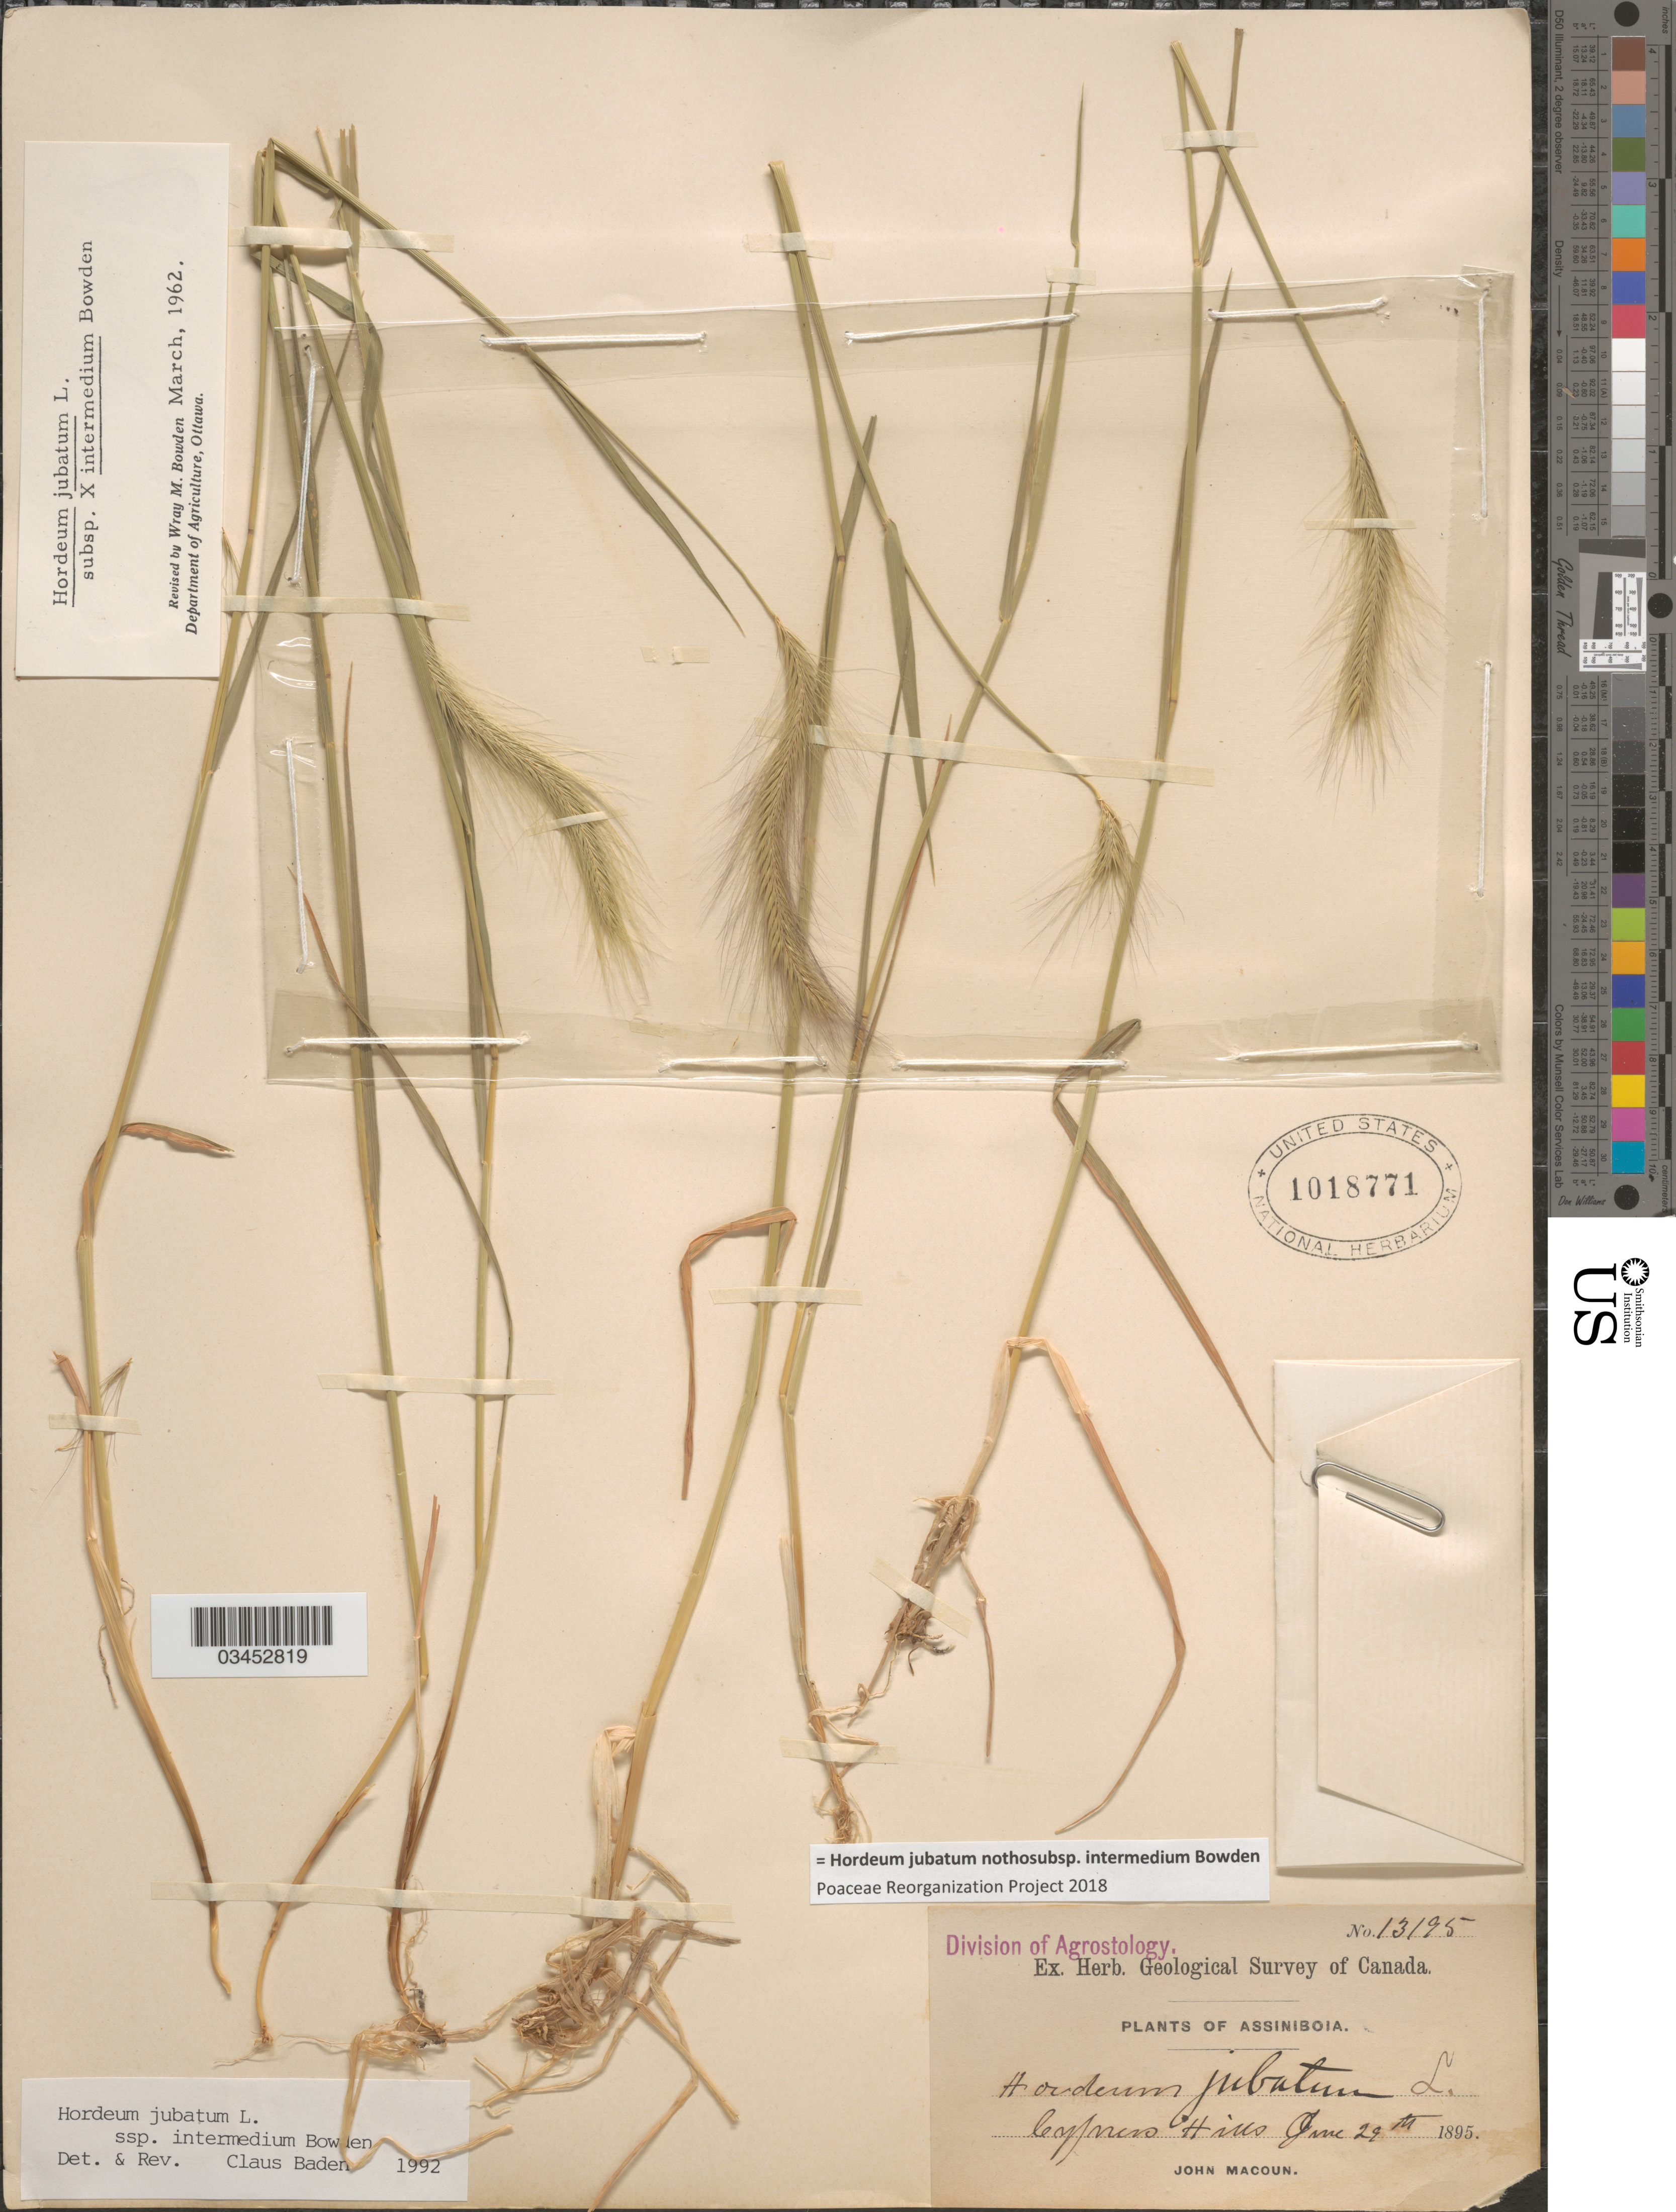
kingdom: Plantae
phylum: Tracheophyta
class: Liliopsida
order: Poales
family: Poaceae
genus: Hordeum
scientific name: Hordeum jubatum nothosubsp. intermedium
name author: Bowden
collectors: J. Macoun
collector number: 13195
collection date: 1895-06-29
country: Canada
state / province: Saskatchewan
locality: Geological Survey of Canada. Assiniboia. Cypress Hills.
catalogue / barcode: US 1018771